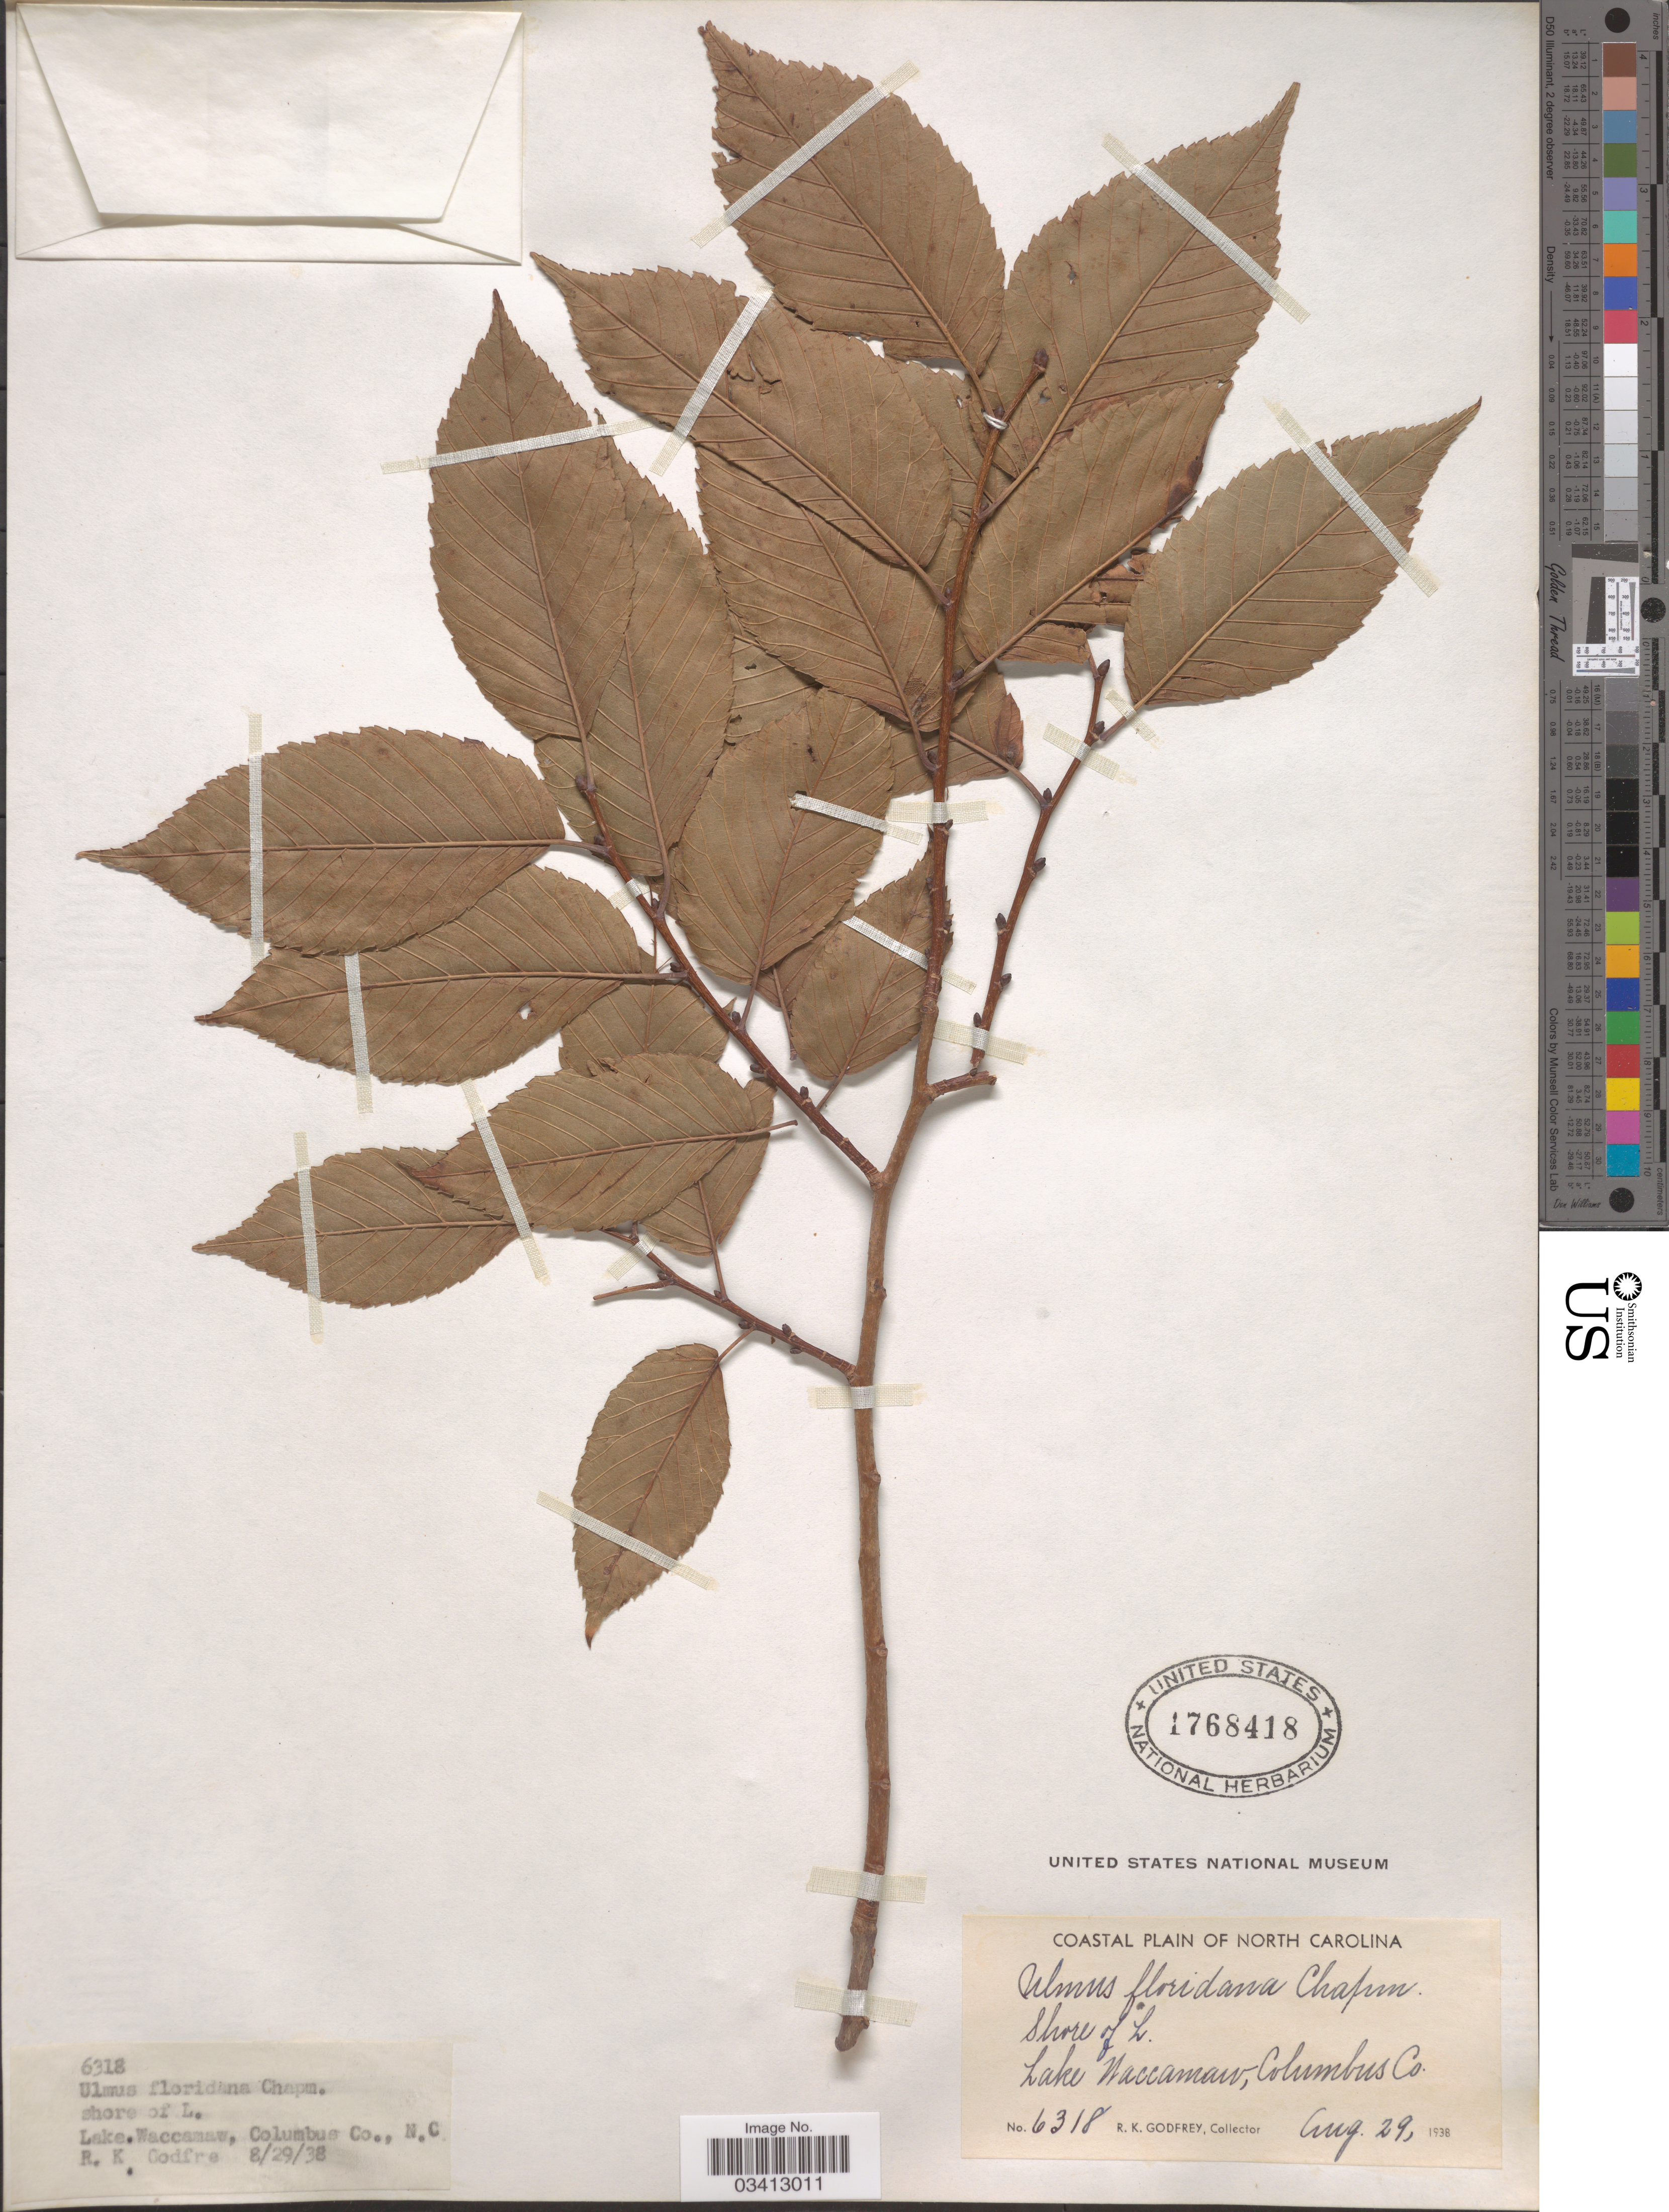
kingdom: Plantae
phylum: Tracheophyta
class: Magnoliopsida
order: Rosales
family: Ulmaceae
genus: Ulmus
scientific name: Ulmus americana var. floridana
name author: (Chapm.) Little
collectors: R. K. Godfrey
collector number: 6318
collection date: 1938-08-29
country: United States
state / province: North Carolina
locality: Coastal Plain of North Carolina. Shore of L. Lake Waccamaw, Columbus Co.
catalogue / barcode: US 1768418